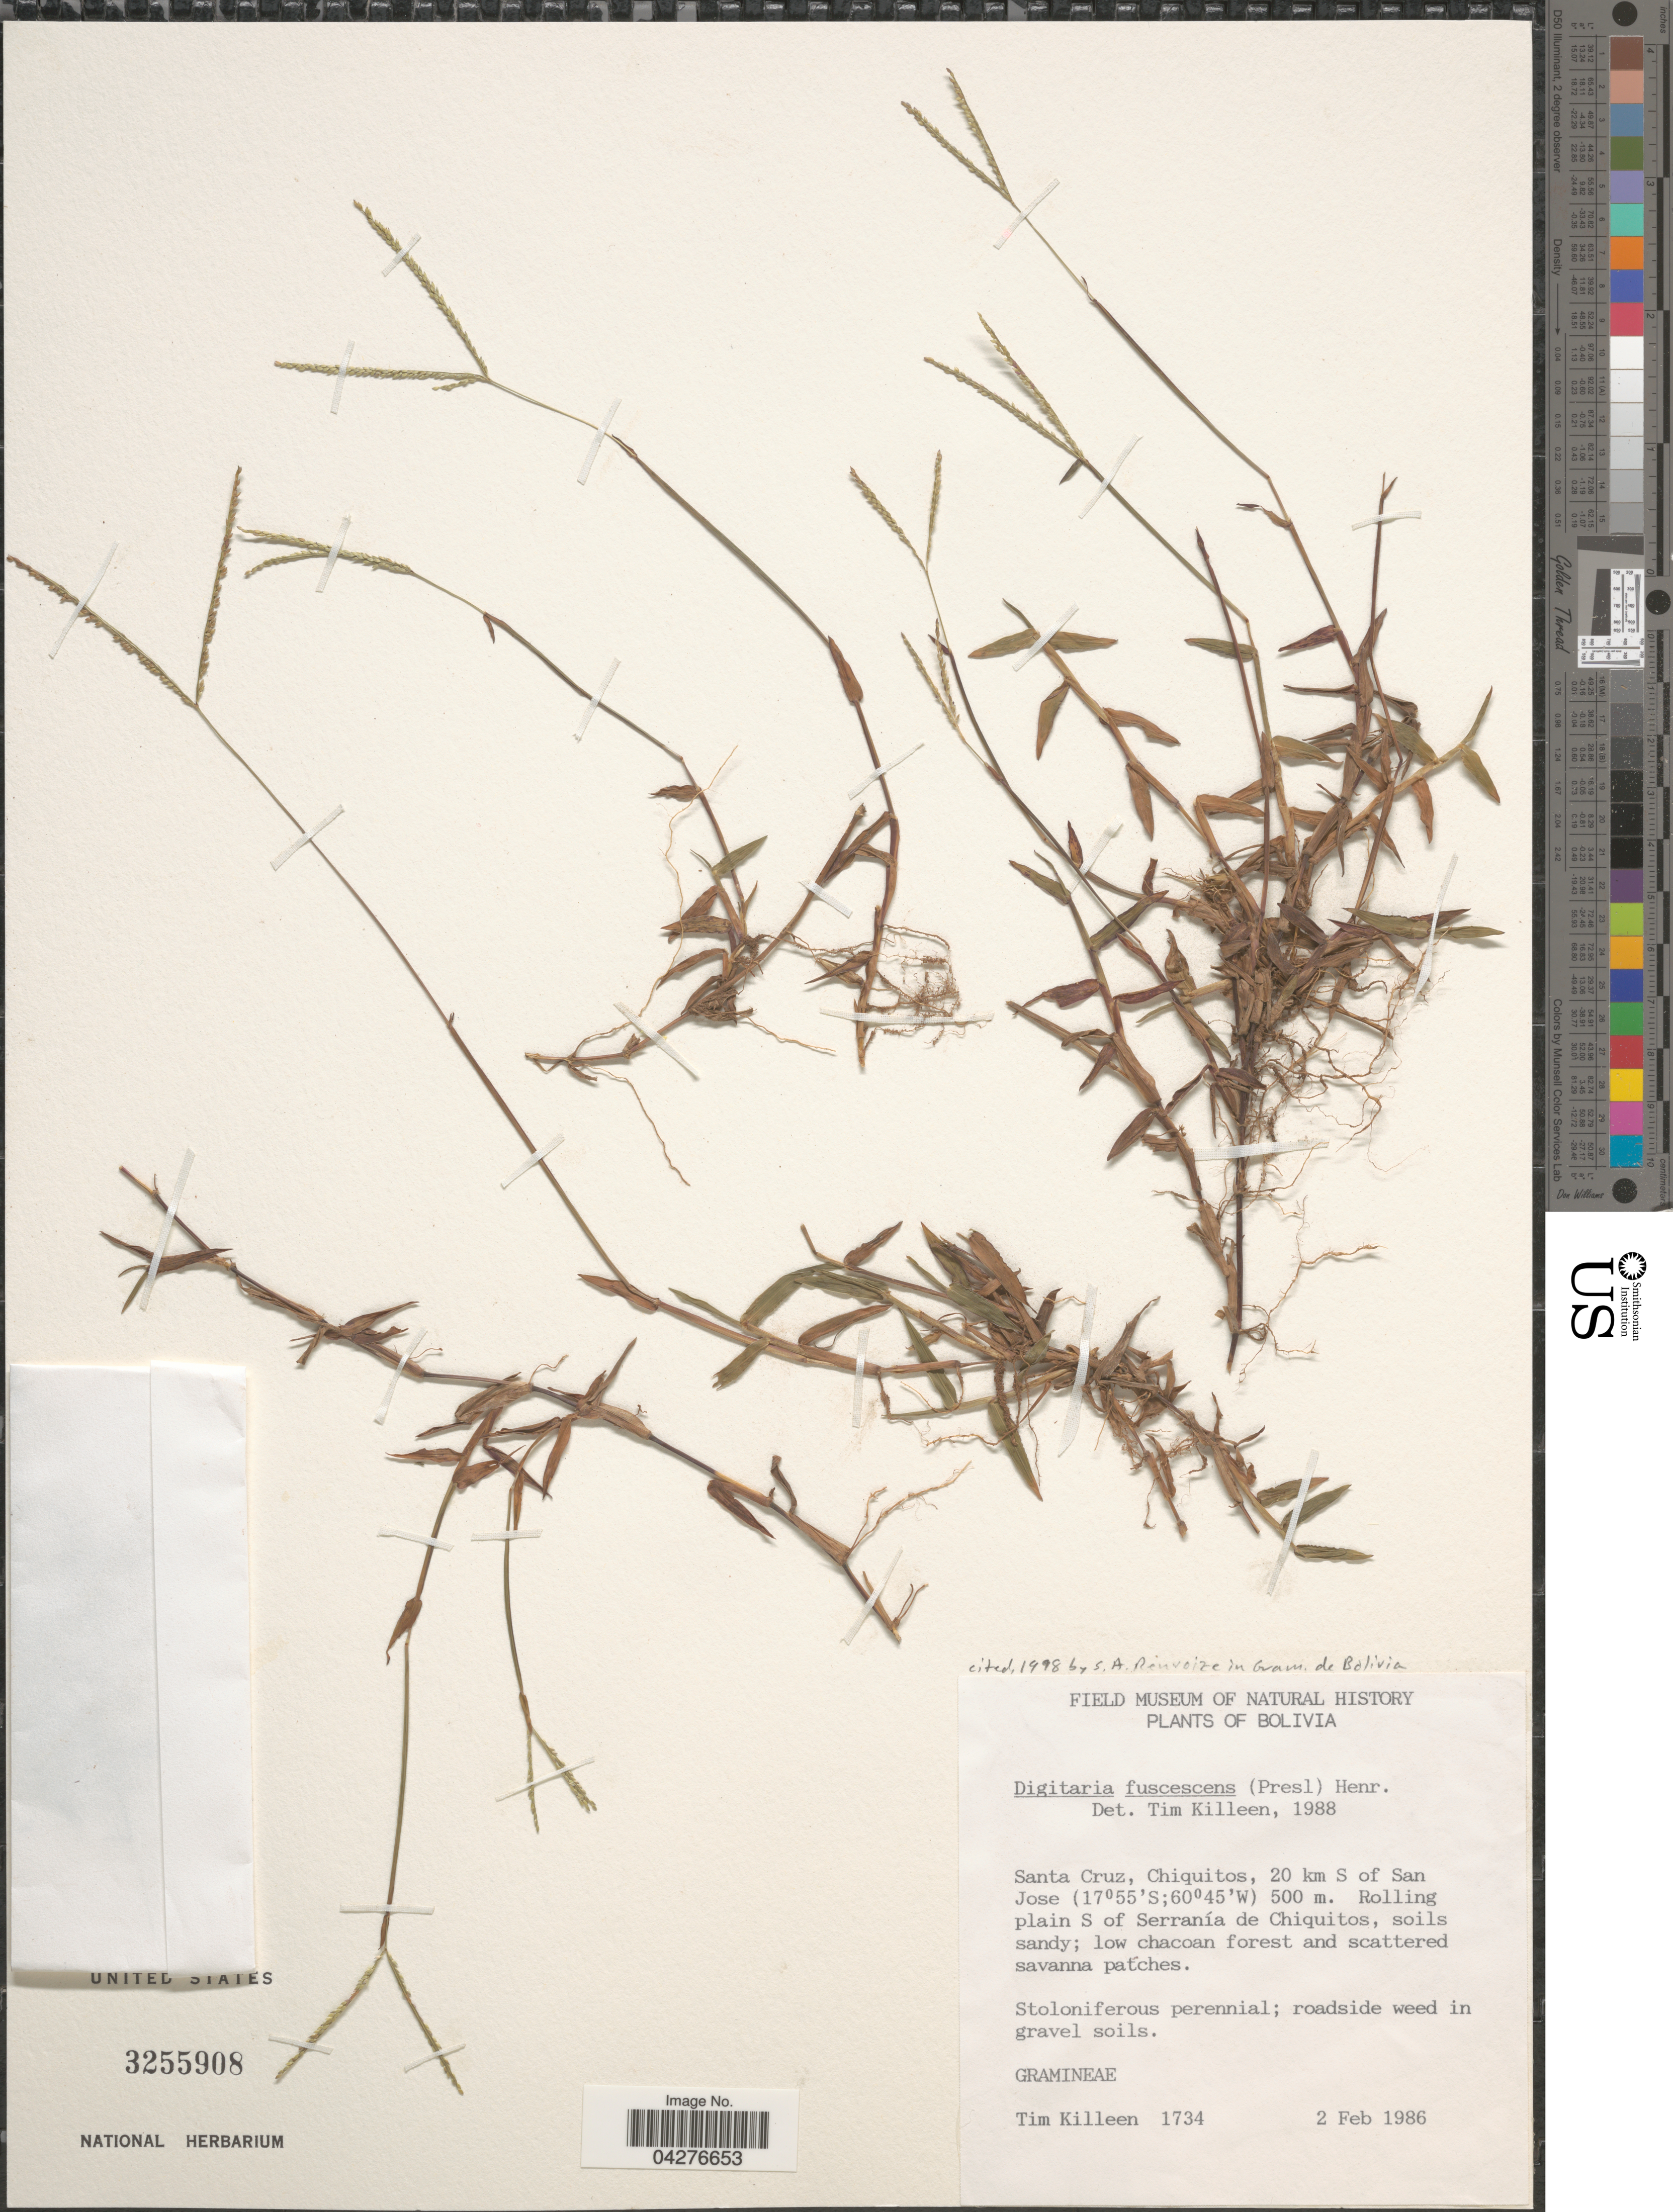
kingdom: Plantae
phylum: Tracheophyta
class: Liliopsida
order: Poales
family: Poaceae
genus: Digitaria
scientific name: Digitaria fuscescens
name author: (J. Presl) Henr.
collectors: T. J. Killeen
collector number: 1734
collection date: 1986-02-02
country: Bolivia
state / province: Santa Cruz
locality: Chiquitos, 20 km S of San Jose. Rolling plain S of Serranía de Chiquitos, soils sandy; low chacoan forest and scattered savanna patches.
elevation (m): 500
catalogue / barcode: US 3255908